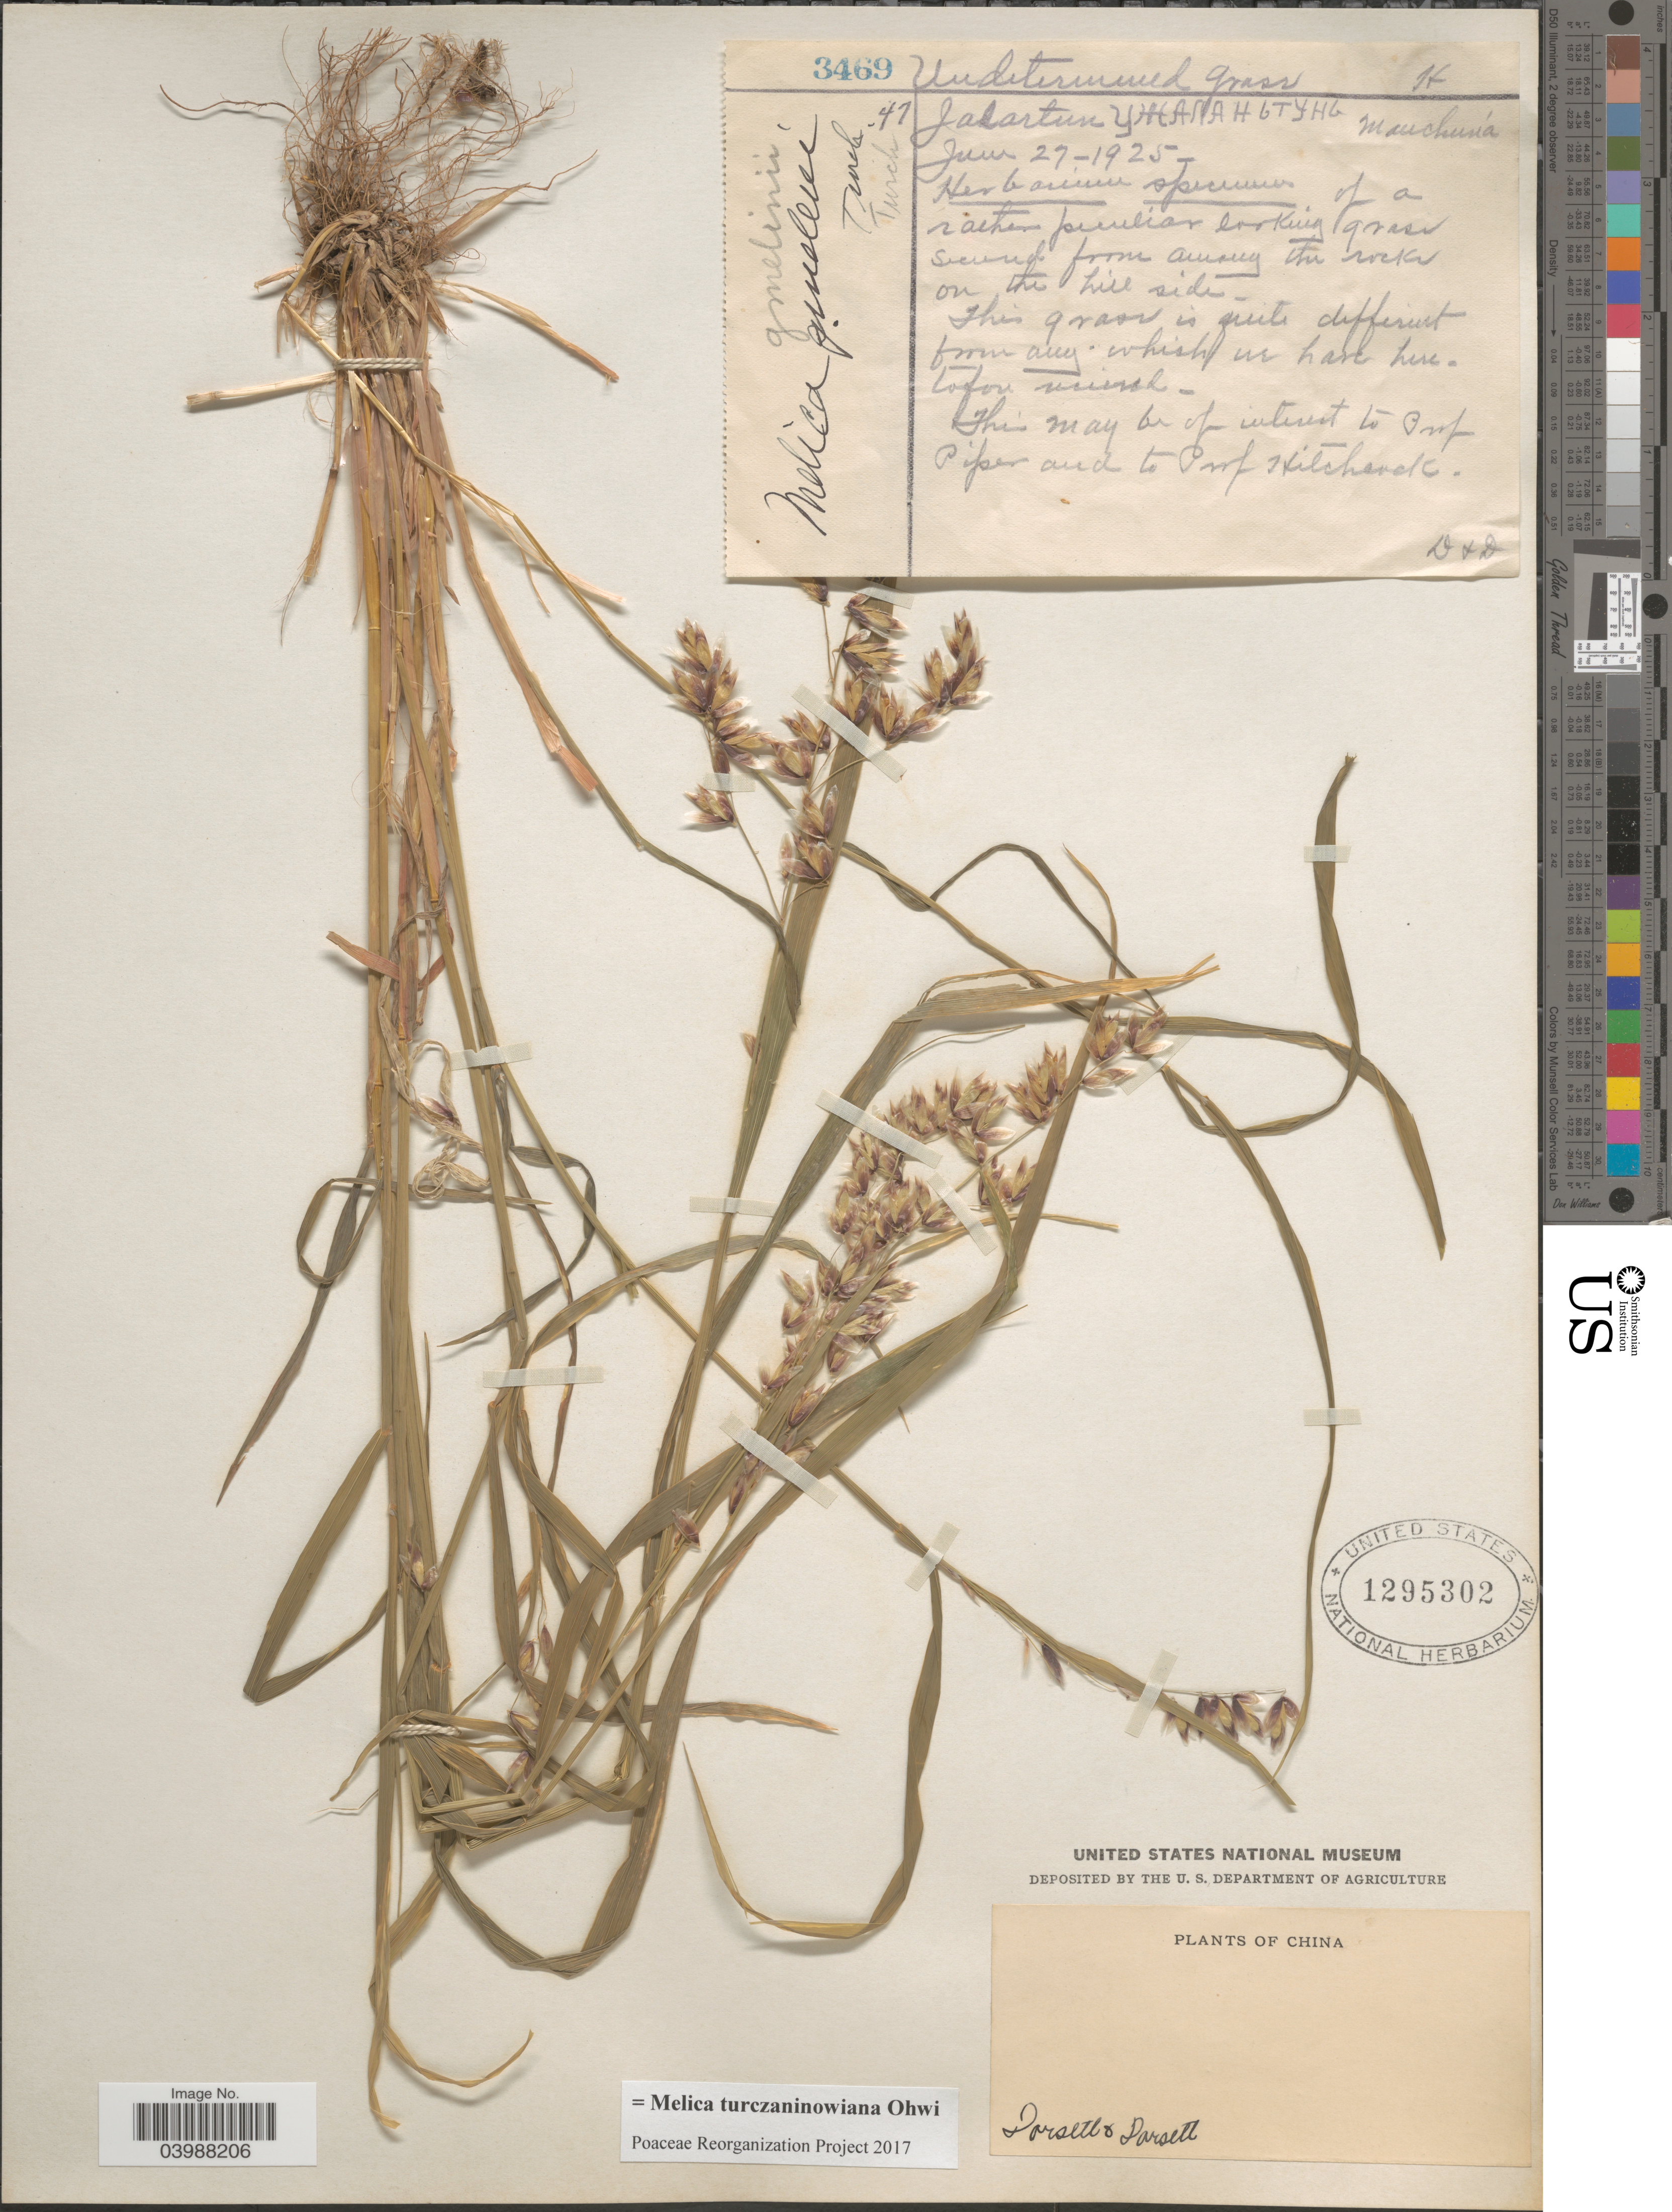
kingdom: Plantae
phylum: Tracheophyta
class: Liliopsida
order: Poales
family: Poaceae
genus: Melica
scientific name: Melica turczaninowiana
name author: Ohwi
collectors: -- Dorsett & -- Dorsett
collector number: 3469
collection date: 1925-06-27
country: China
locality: Jahartun. [interpreted]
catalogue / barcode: US 1295302